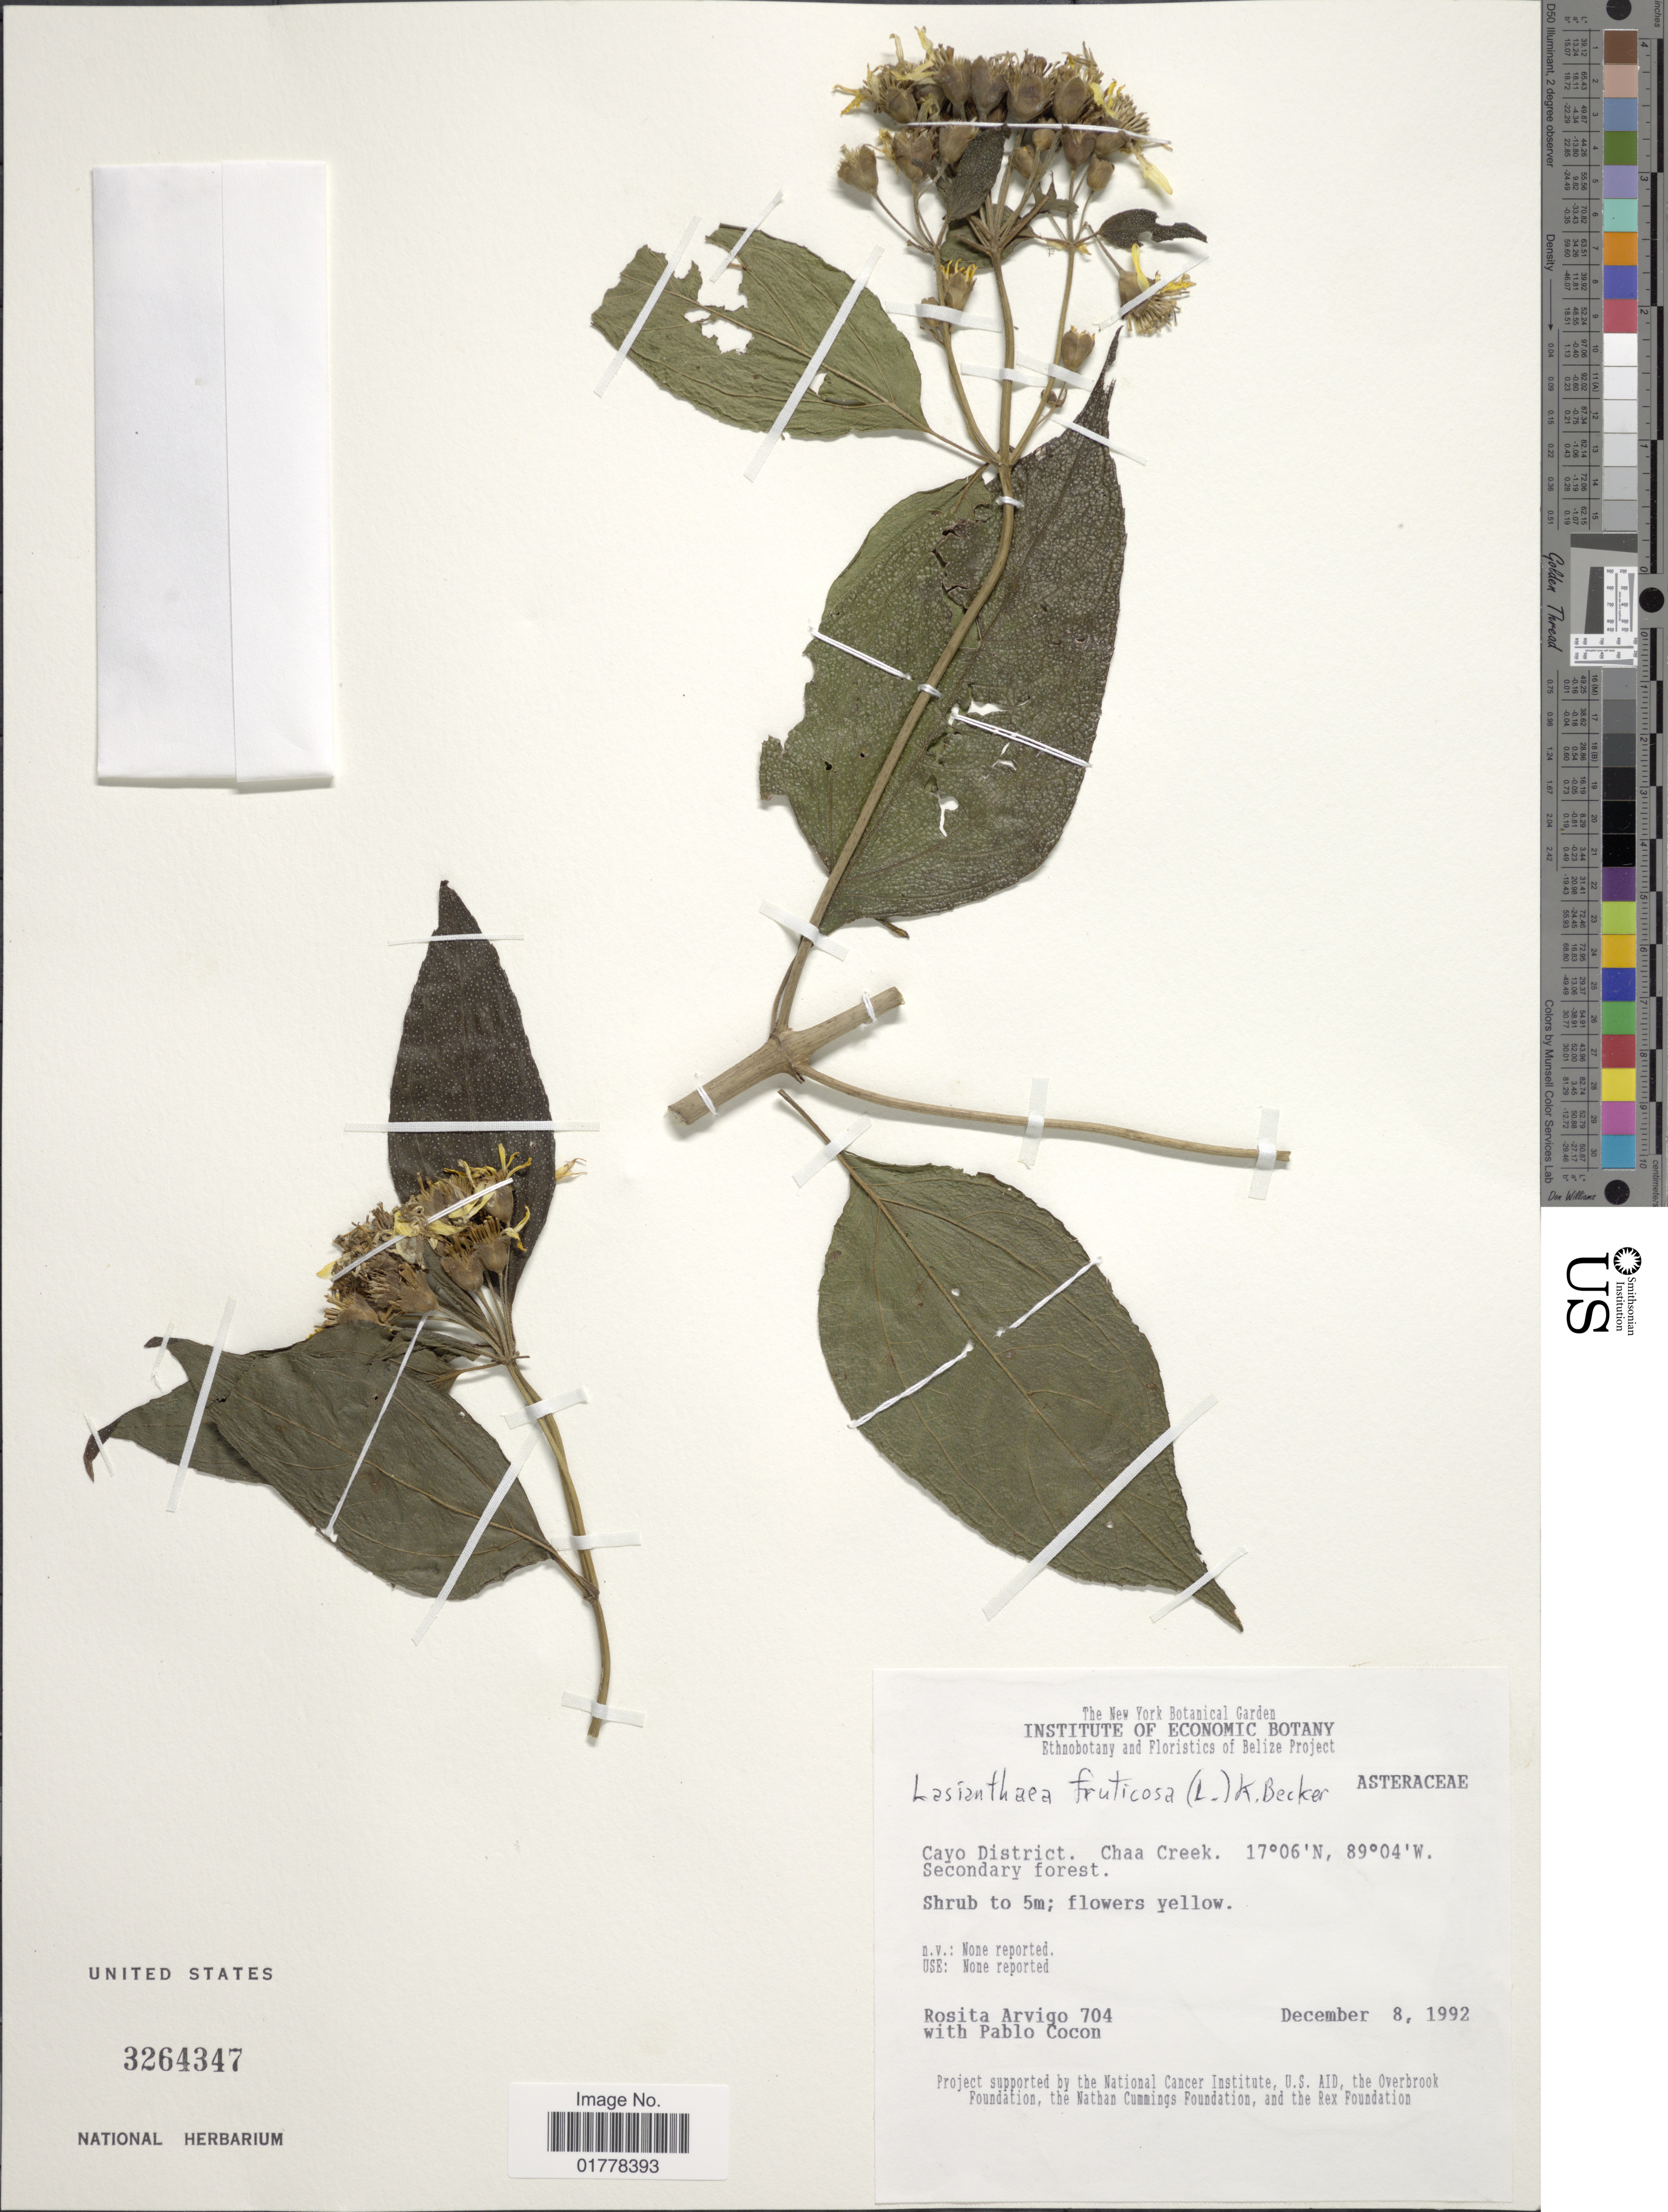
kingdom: Plantae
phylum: Tracheophyta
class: Magnoliopsida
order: Asterales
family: Asteraceae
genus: Lasianthaea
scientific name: Lasianthaea fruticosa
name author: (L.) K.M. Becker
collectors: R. Arvigo & P. Cocom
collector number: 704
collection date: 1992-12-08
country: Belize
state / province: Cayo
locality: Cayo District. Chaa Creek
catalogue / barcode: US 3264347